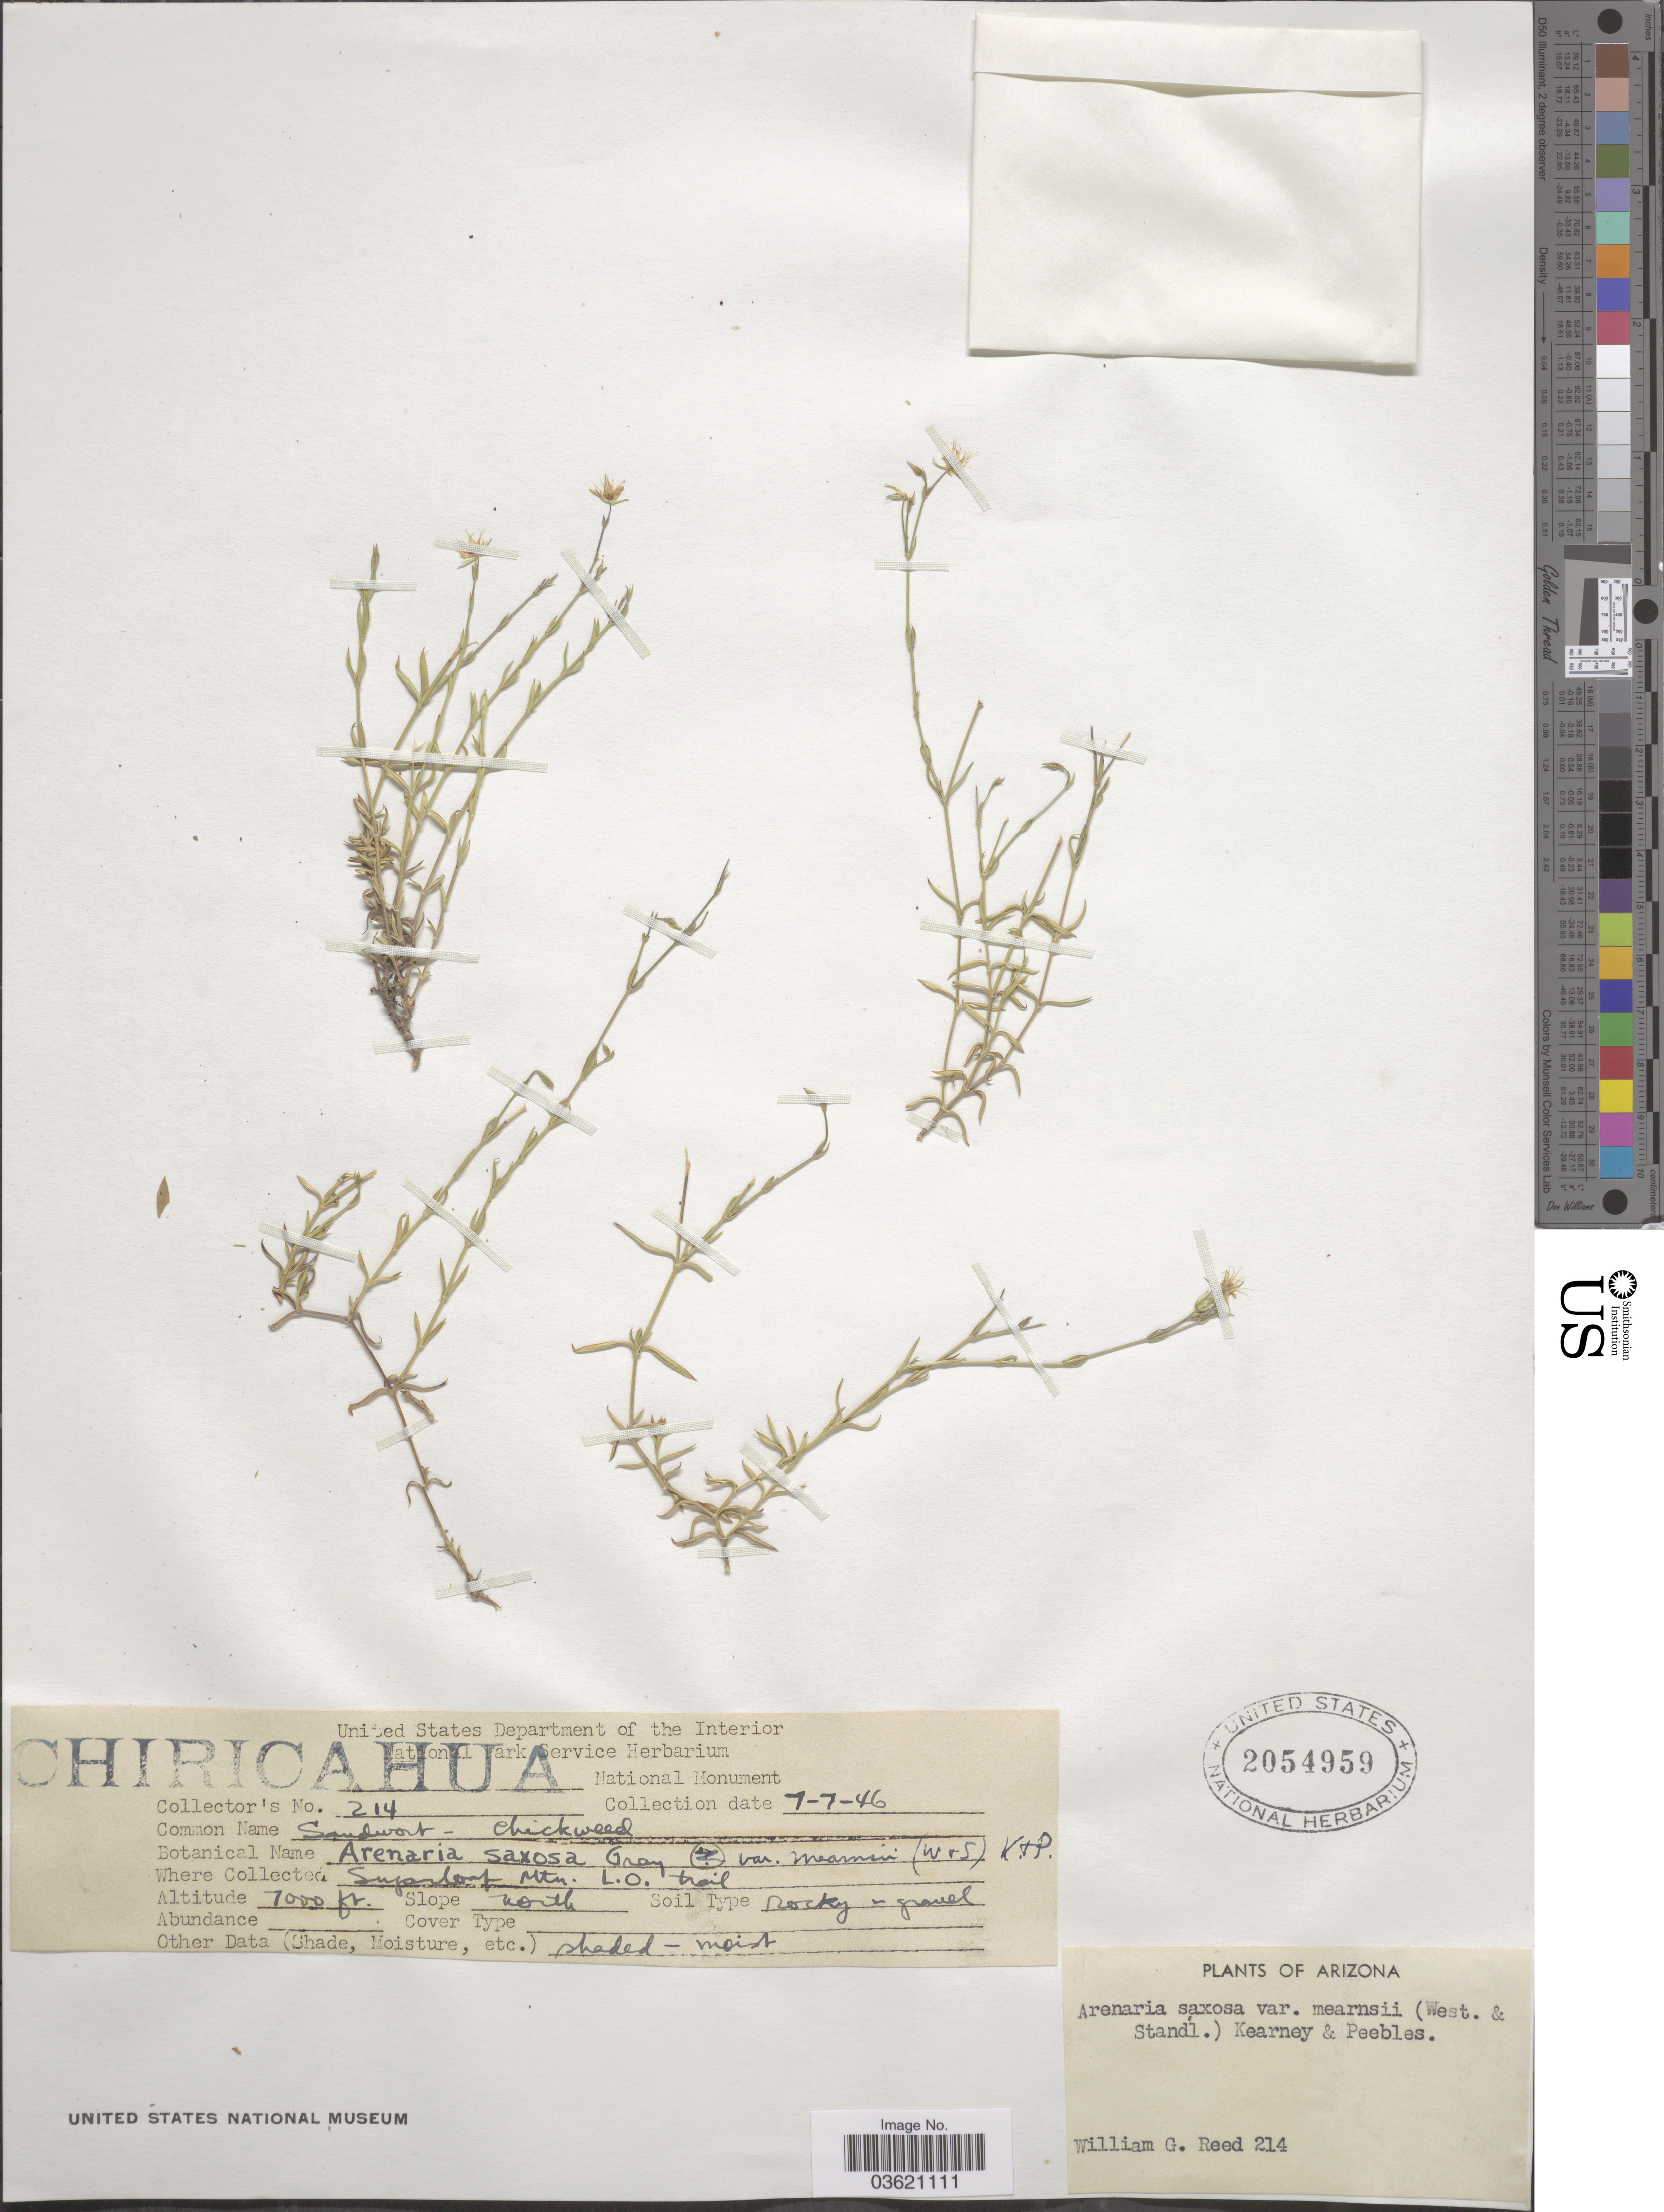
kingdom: Plantae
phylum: Tracheophyta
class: Magnoliopsida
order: Caryophyllales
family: Caryophyllaceae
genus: Arenaria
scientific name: Arenaria saxosa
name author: A. Gray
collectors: W. Reed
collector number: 214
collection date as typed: Transcribed d/m/y: 7/7/46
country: United States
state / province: Arizona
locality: Sugarloaf Mtn. L.O. trail.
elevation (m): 2134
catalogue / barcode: US 2054959